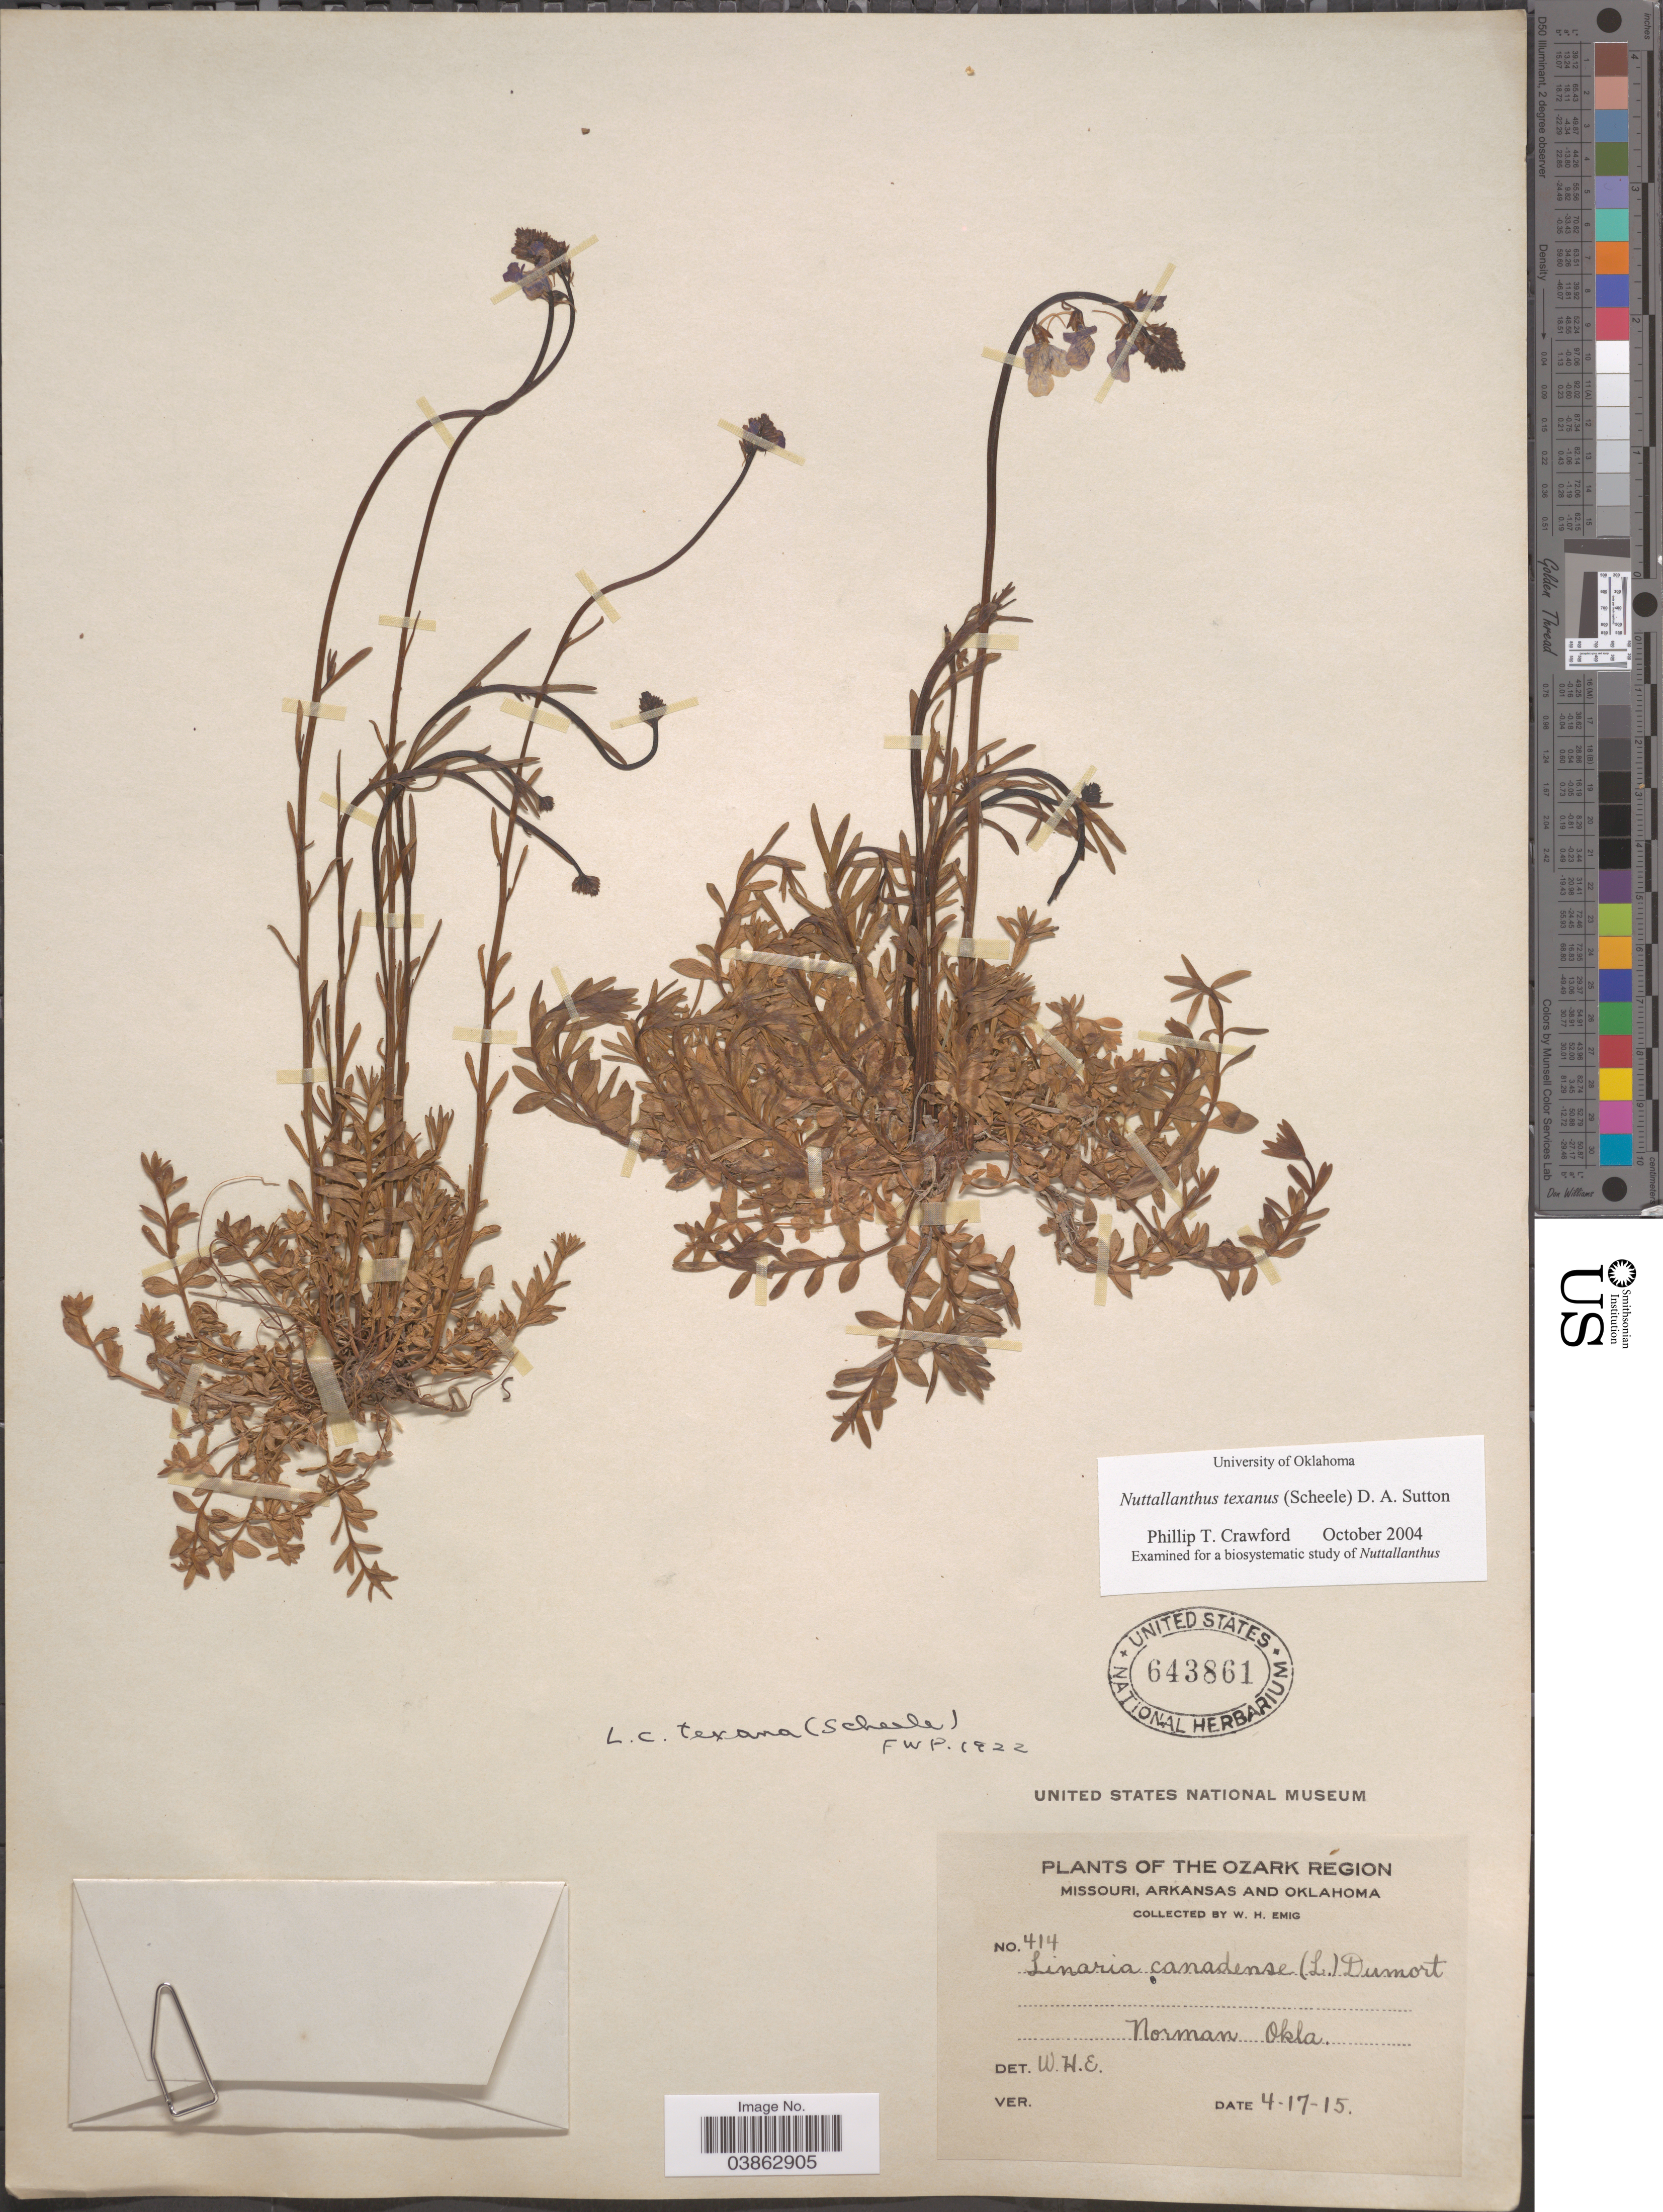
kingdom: Plantae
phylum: Tracheophyta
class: Magnoliopsida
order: Lamiales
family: Plantaginaceae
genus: Linaria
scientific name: Linaria texana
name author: Scheele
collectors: W. H. Emig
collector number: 414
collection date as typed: Transcribed d/m/y: 17/4/15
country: United States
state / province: Oklahoma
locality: The Ozark Region. Norman.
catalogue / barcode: US 643861